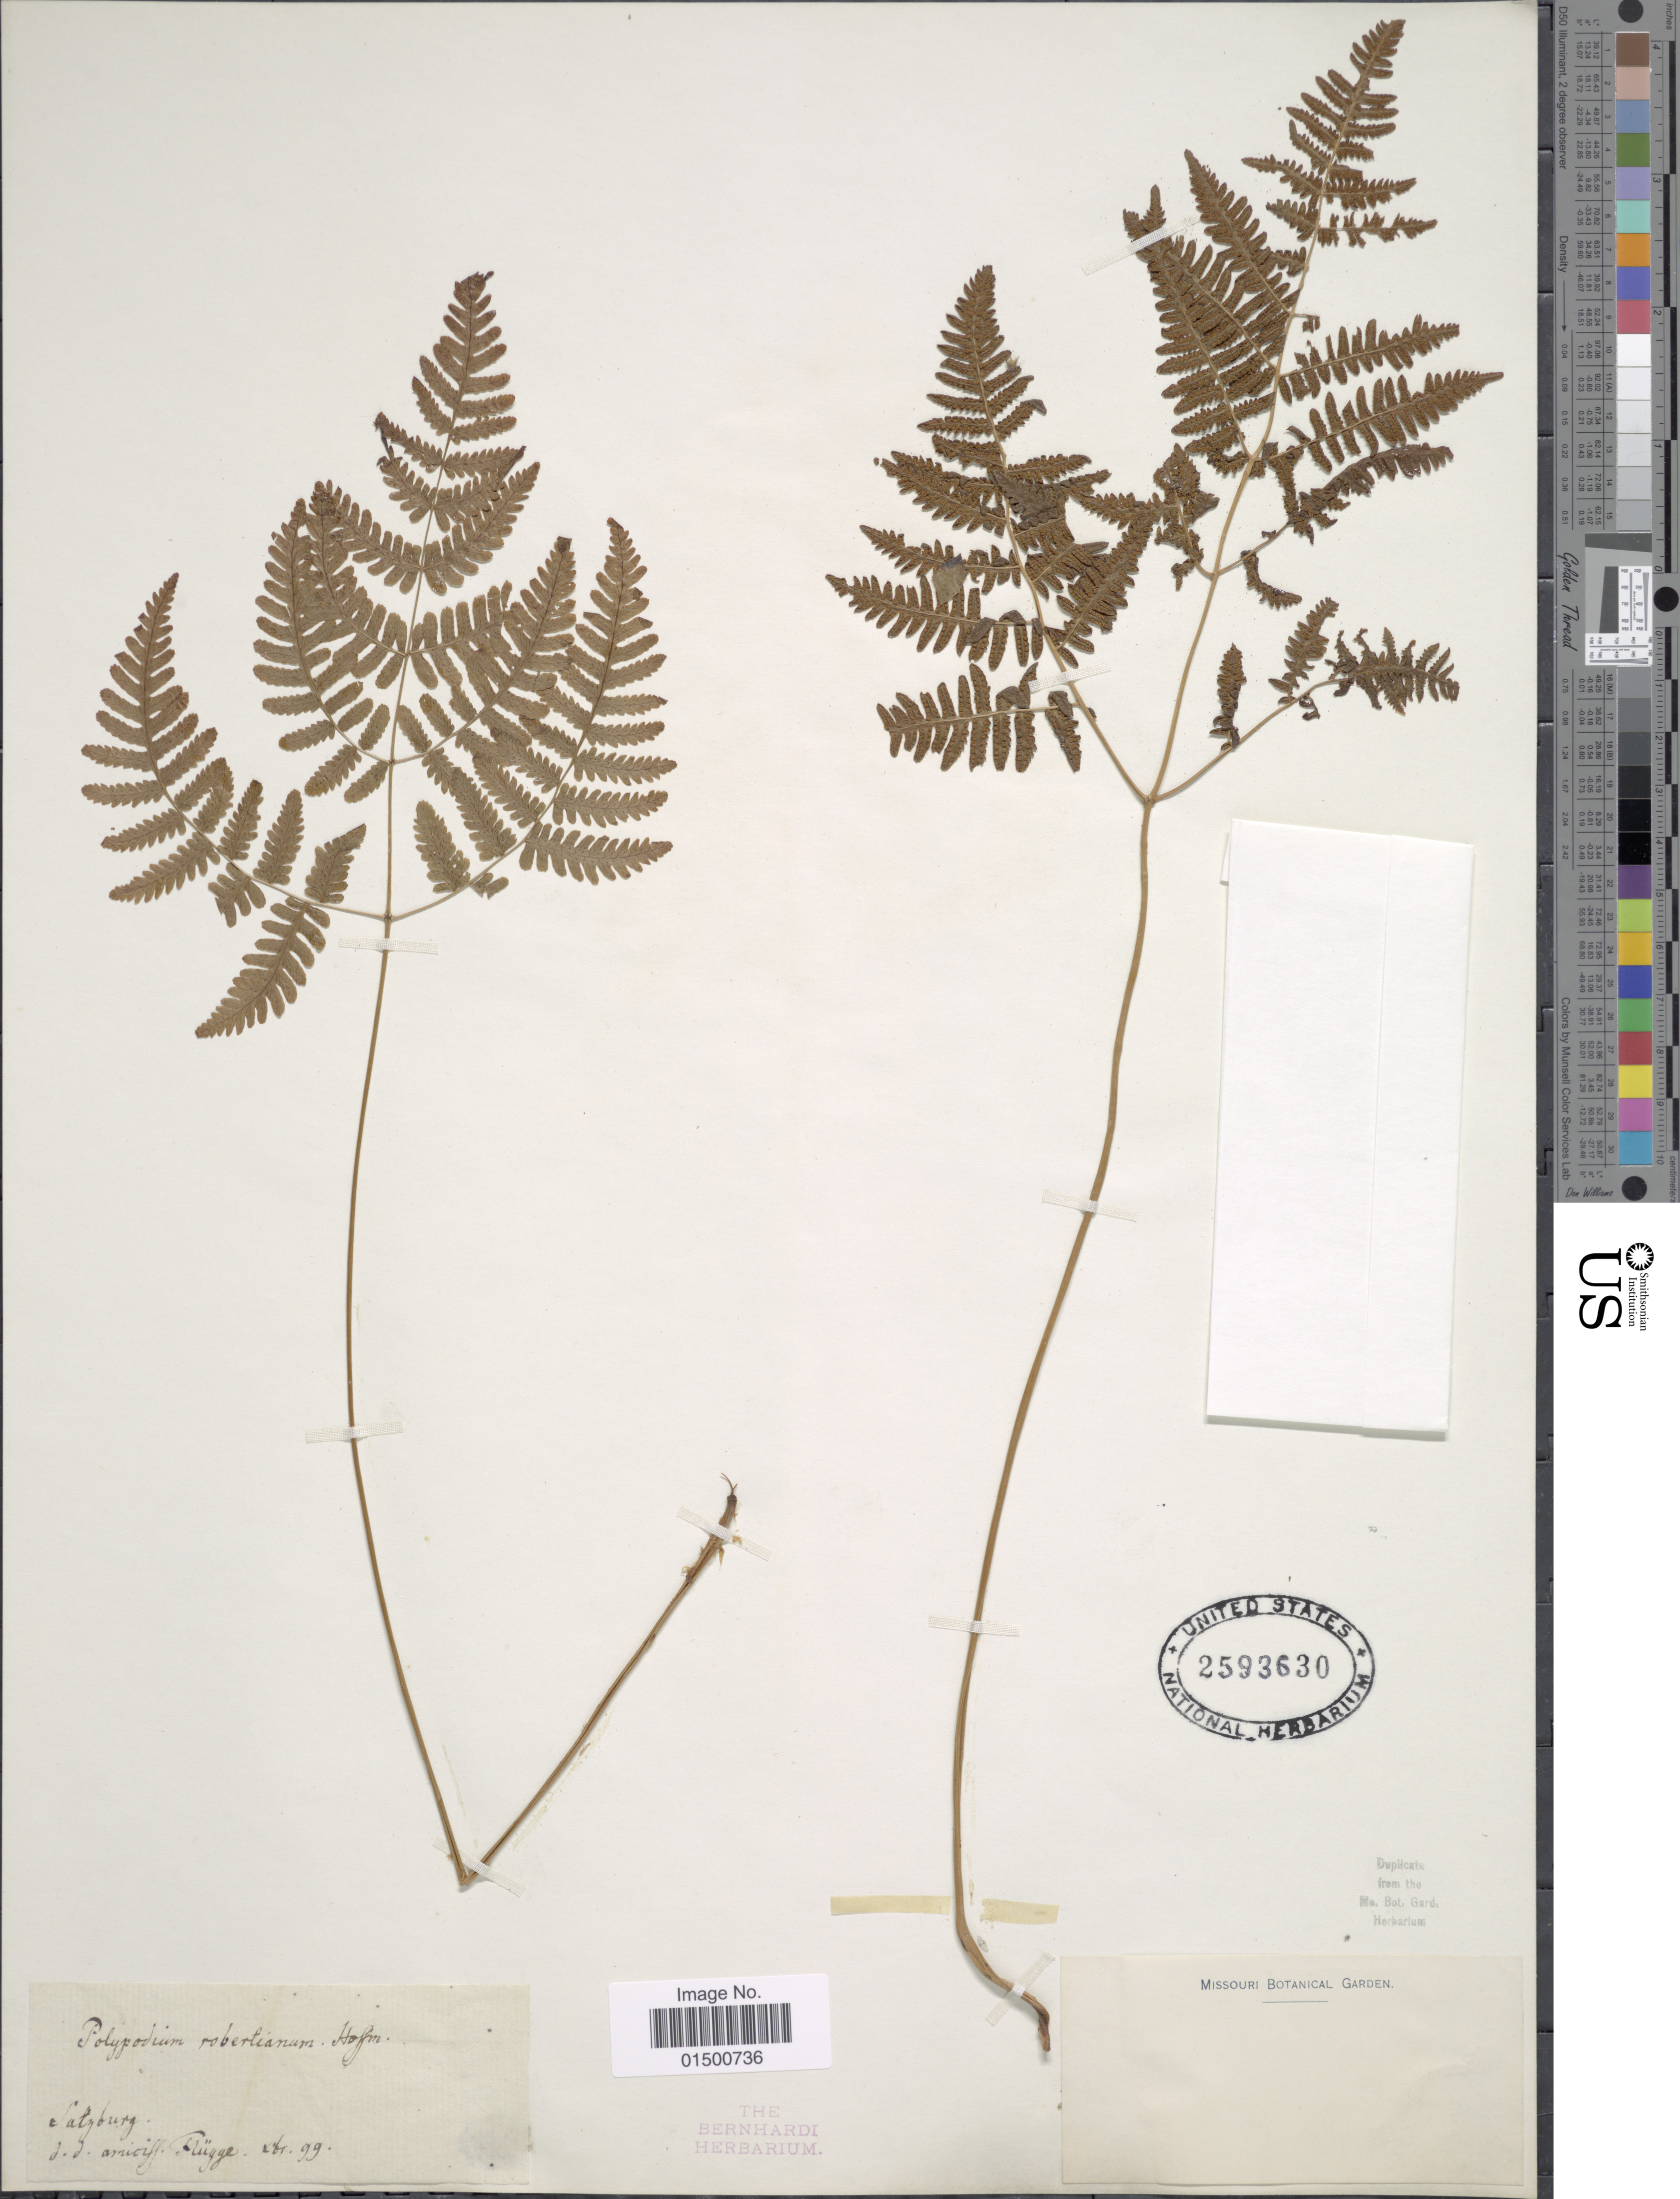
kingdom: Plantae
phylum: Tracheophyta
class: Polypodiopsida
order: Polypodiales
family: Cystopteridaceae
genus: Gymnocarpium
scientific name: Gymnocarpium robertianum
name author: (Hoffm.) Newman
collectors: J. Flüggé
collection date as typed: Transcribed d/m/y: /4/99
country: Austria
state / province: Salzburg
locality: Saltburg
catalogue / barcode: US 2593630